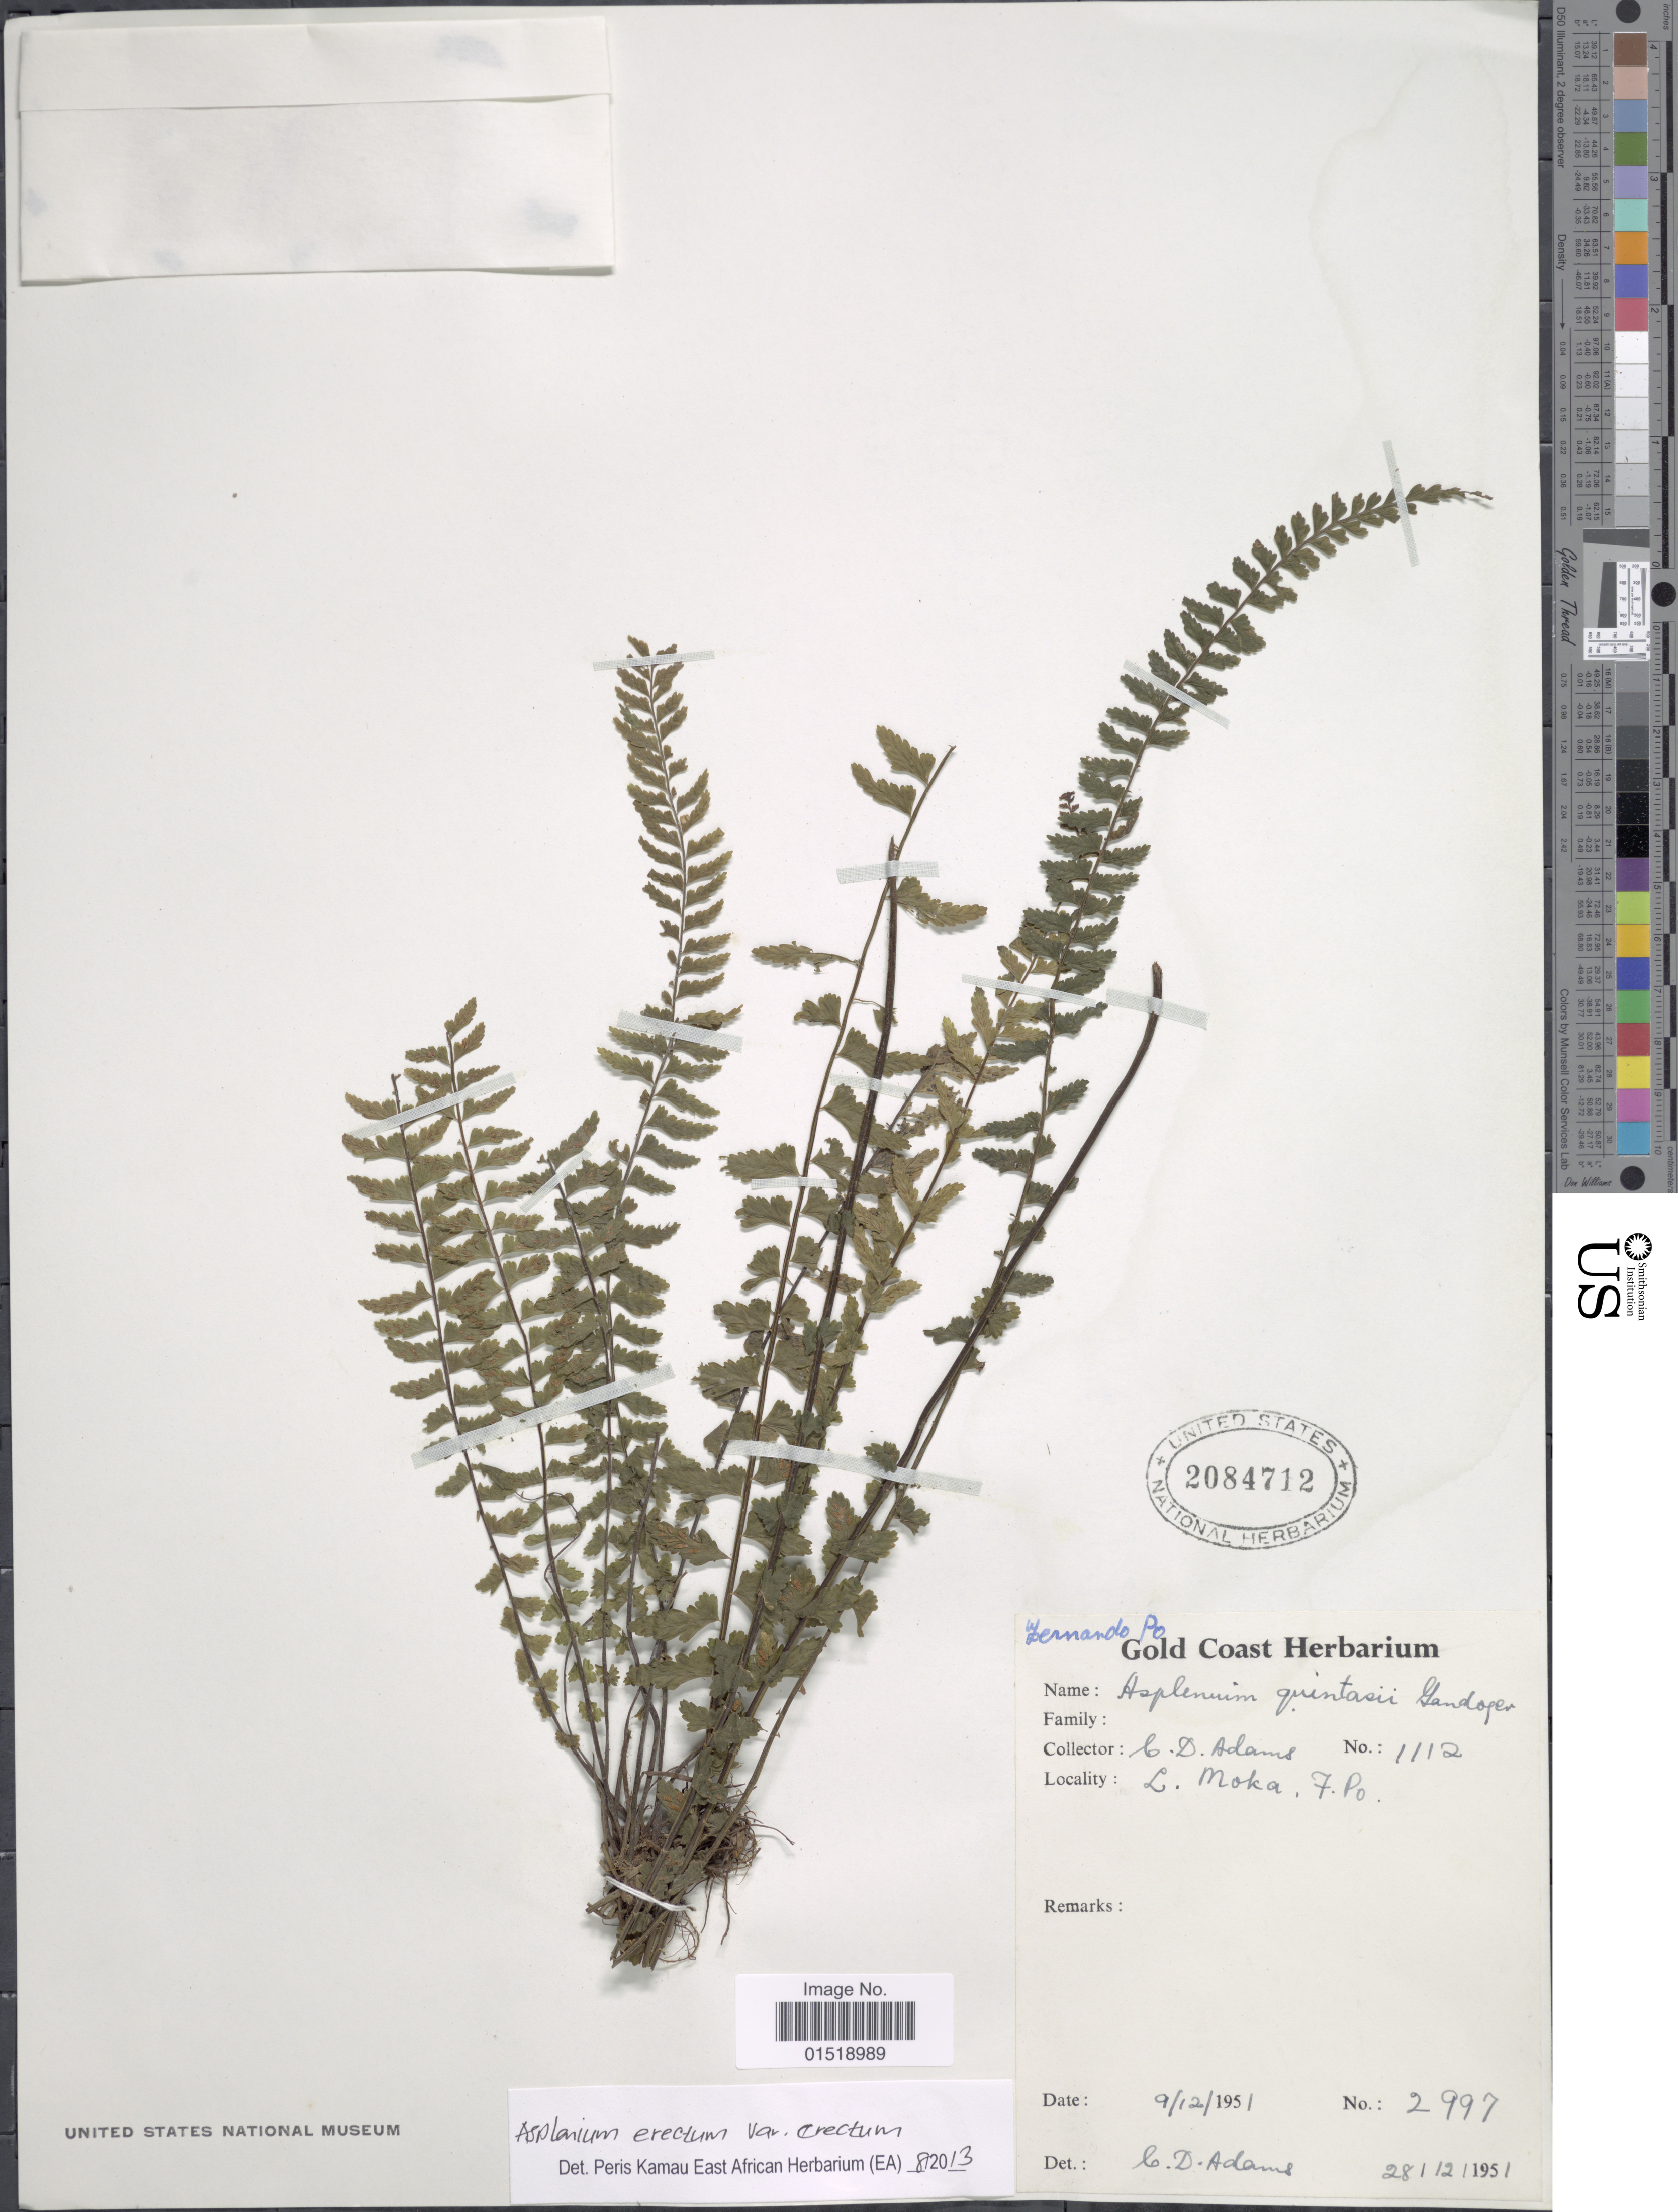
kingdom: Plantae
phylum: Tracheophyta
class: Polypodiopsida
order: Polypodiales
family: Aspleniaceae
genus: Asplenium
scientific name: Asplenium erectum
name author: Bory ex Willd.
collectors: C. D. Adams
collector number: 1112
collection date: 1951-12-09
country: Ghana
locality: L. Moka. 7. Po.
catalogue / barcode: US 2084712